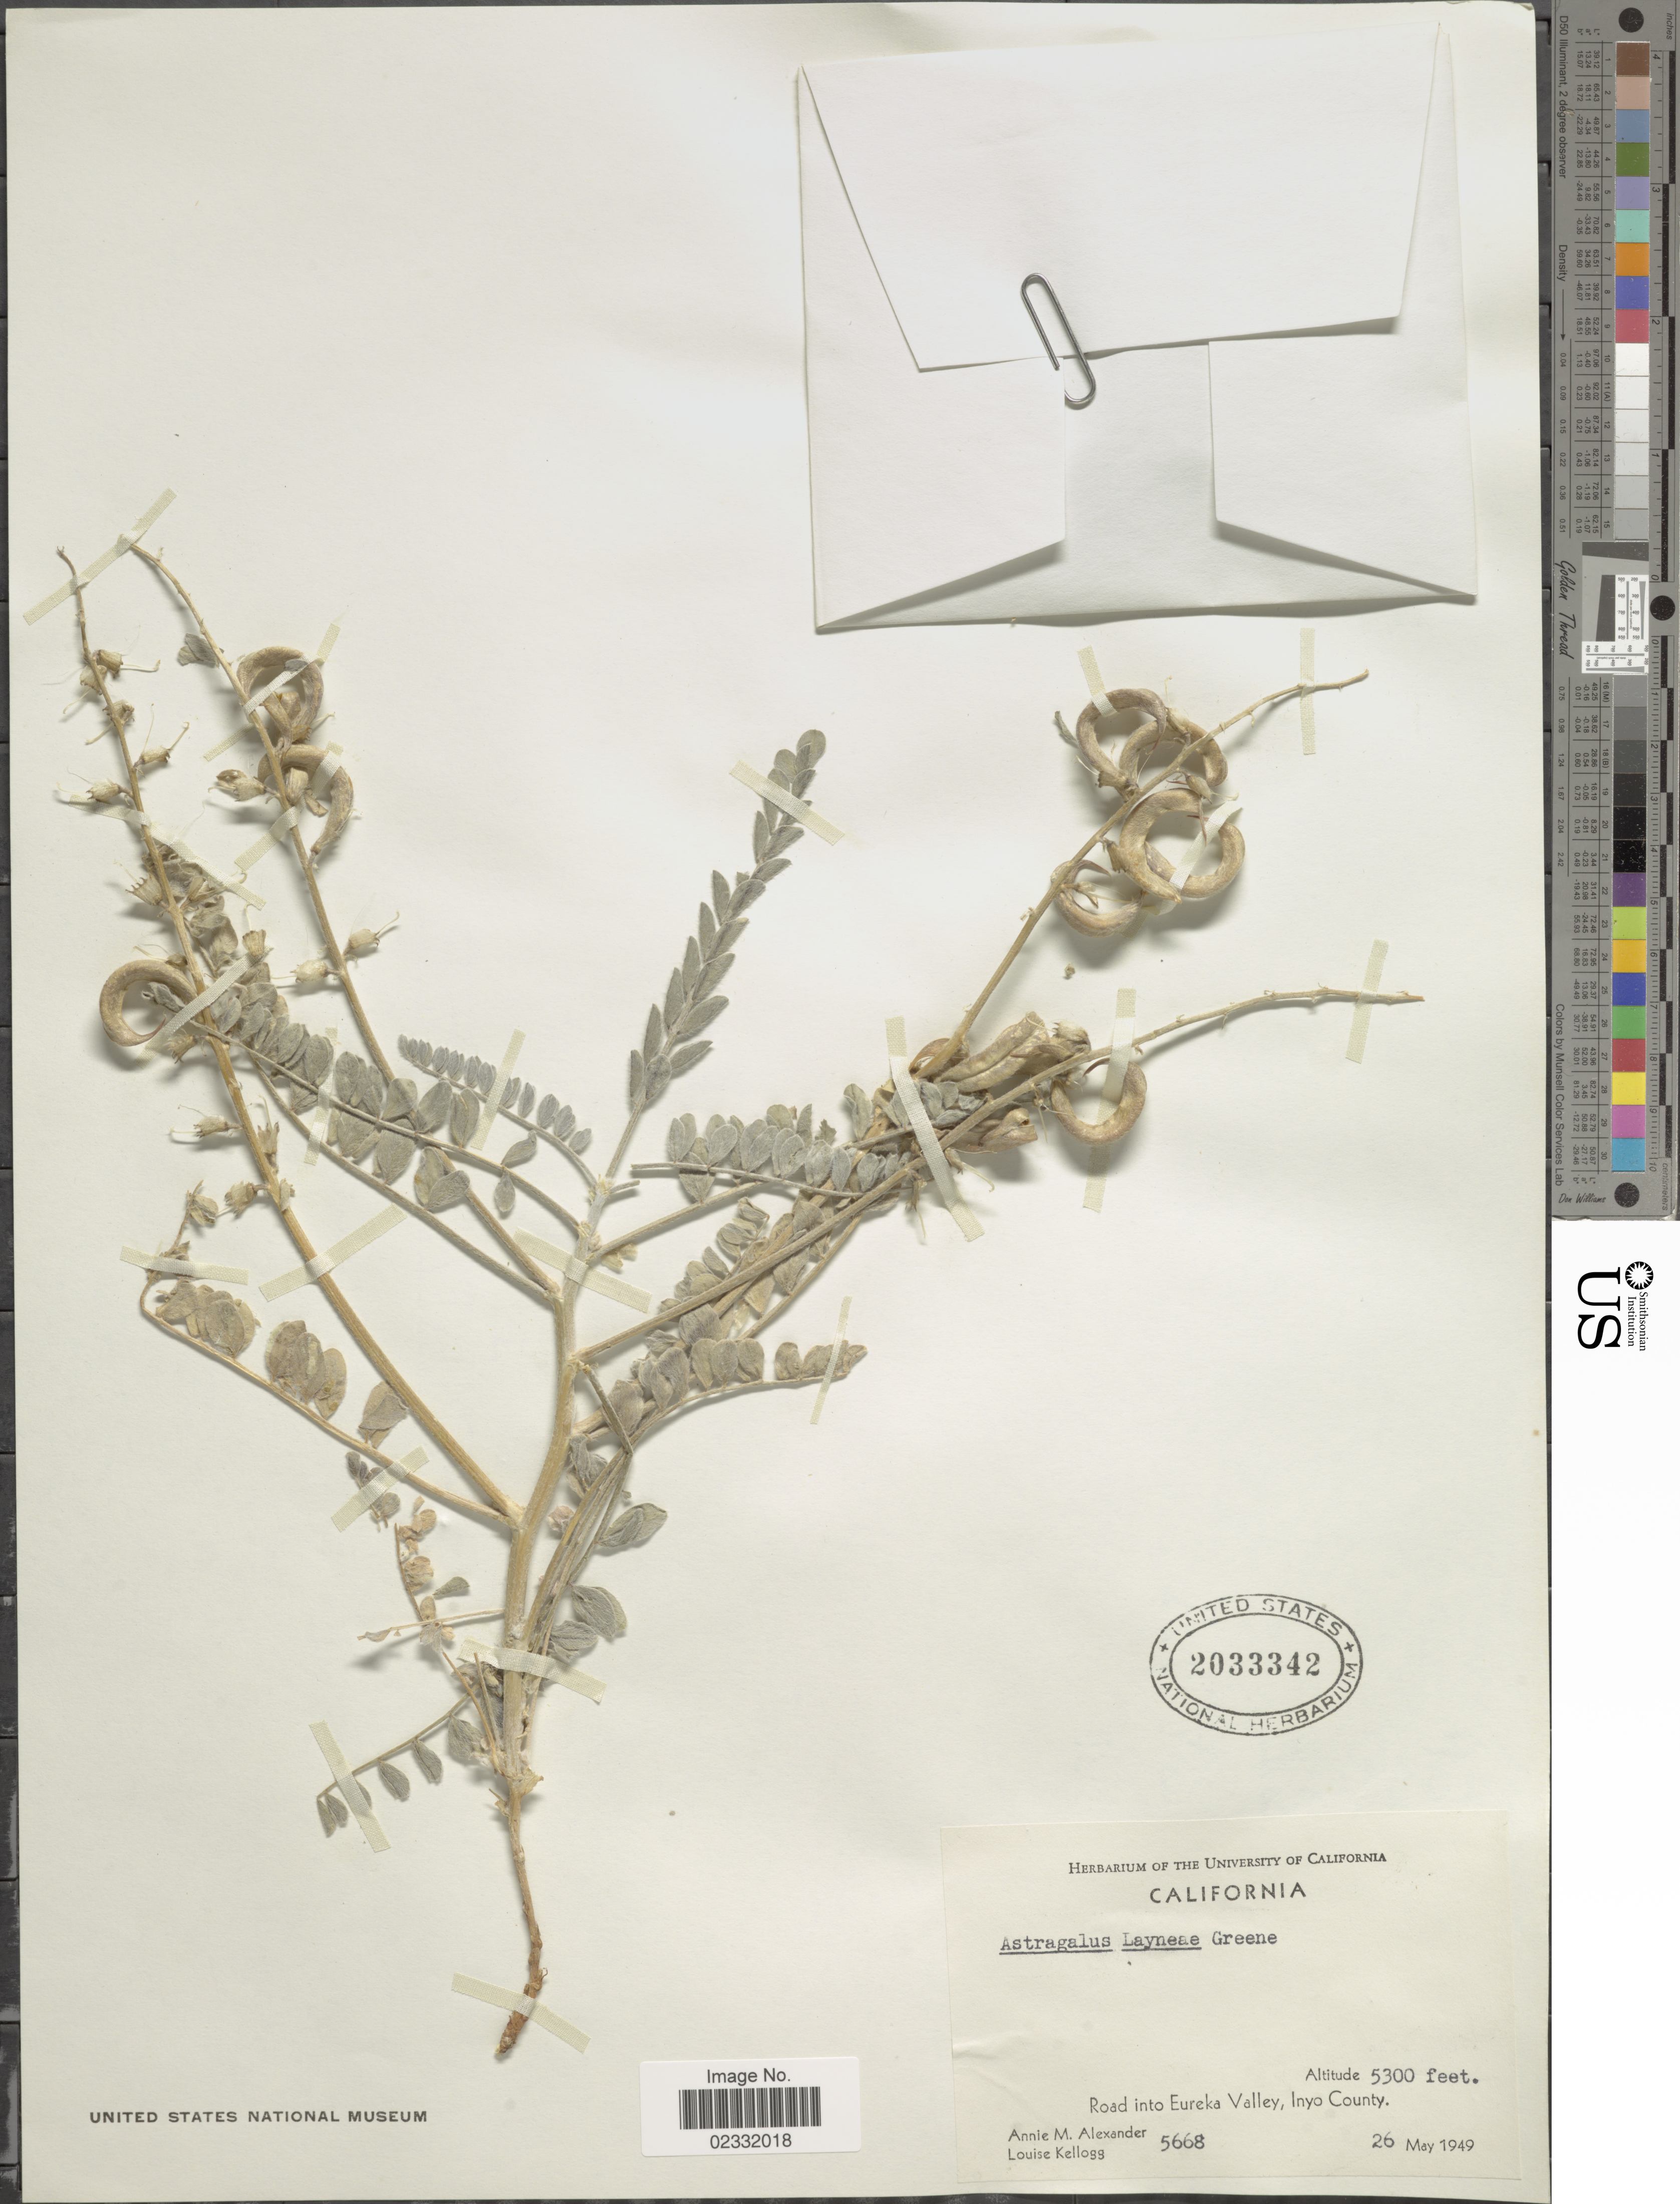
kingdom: Plantae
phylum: Tracheophyta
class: Magnoliopsida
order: Fabales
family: Fabaceae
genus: Astragalus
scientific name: Astragalus layneae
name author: Greene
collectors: A. M. Alexander & L. Kellogg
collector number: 5668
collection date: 1949-05-26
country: United States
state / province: California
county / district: Inyo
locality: Road to Eureka Valley, Inyo County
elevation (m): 1615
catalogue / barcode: US 2033342